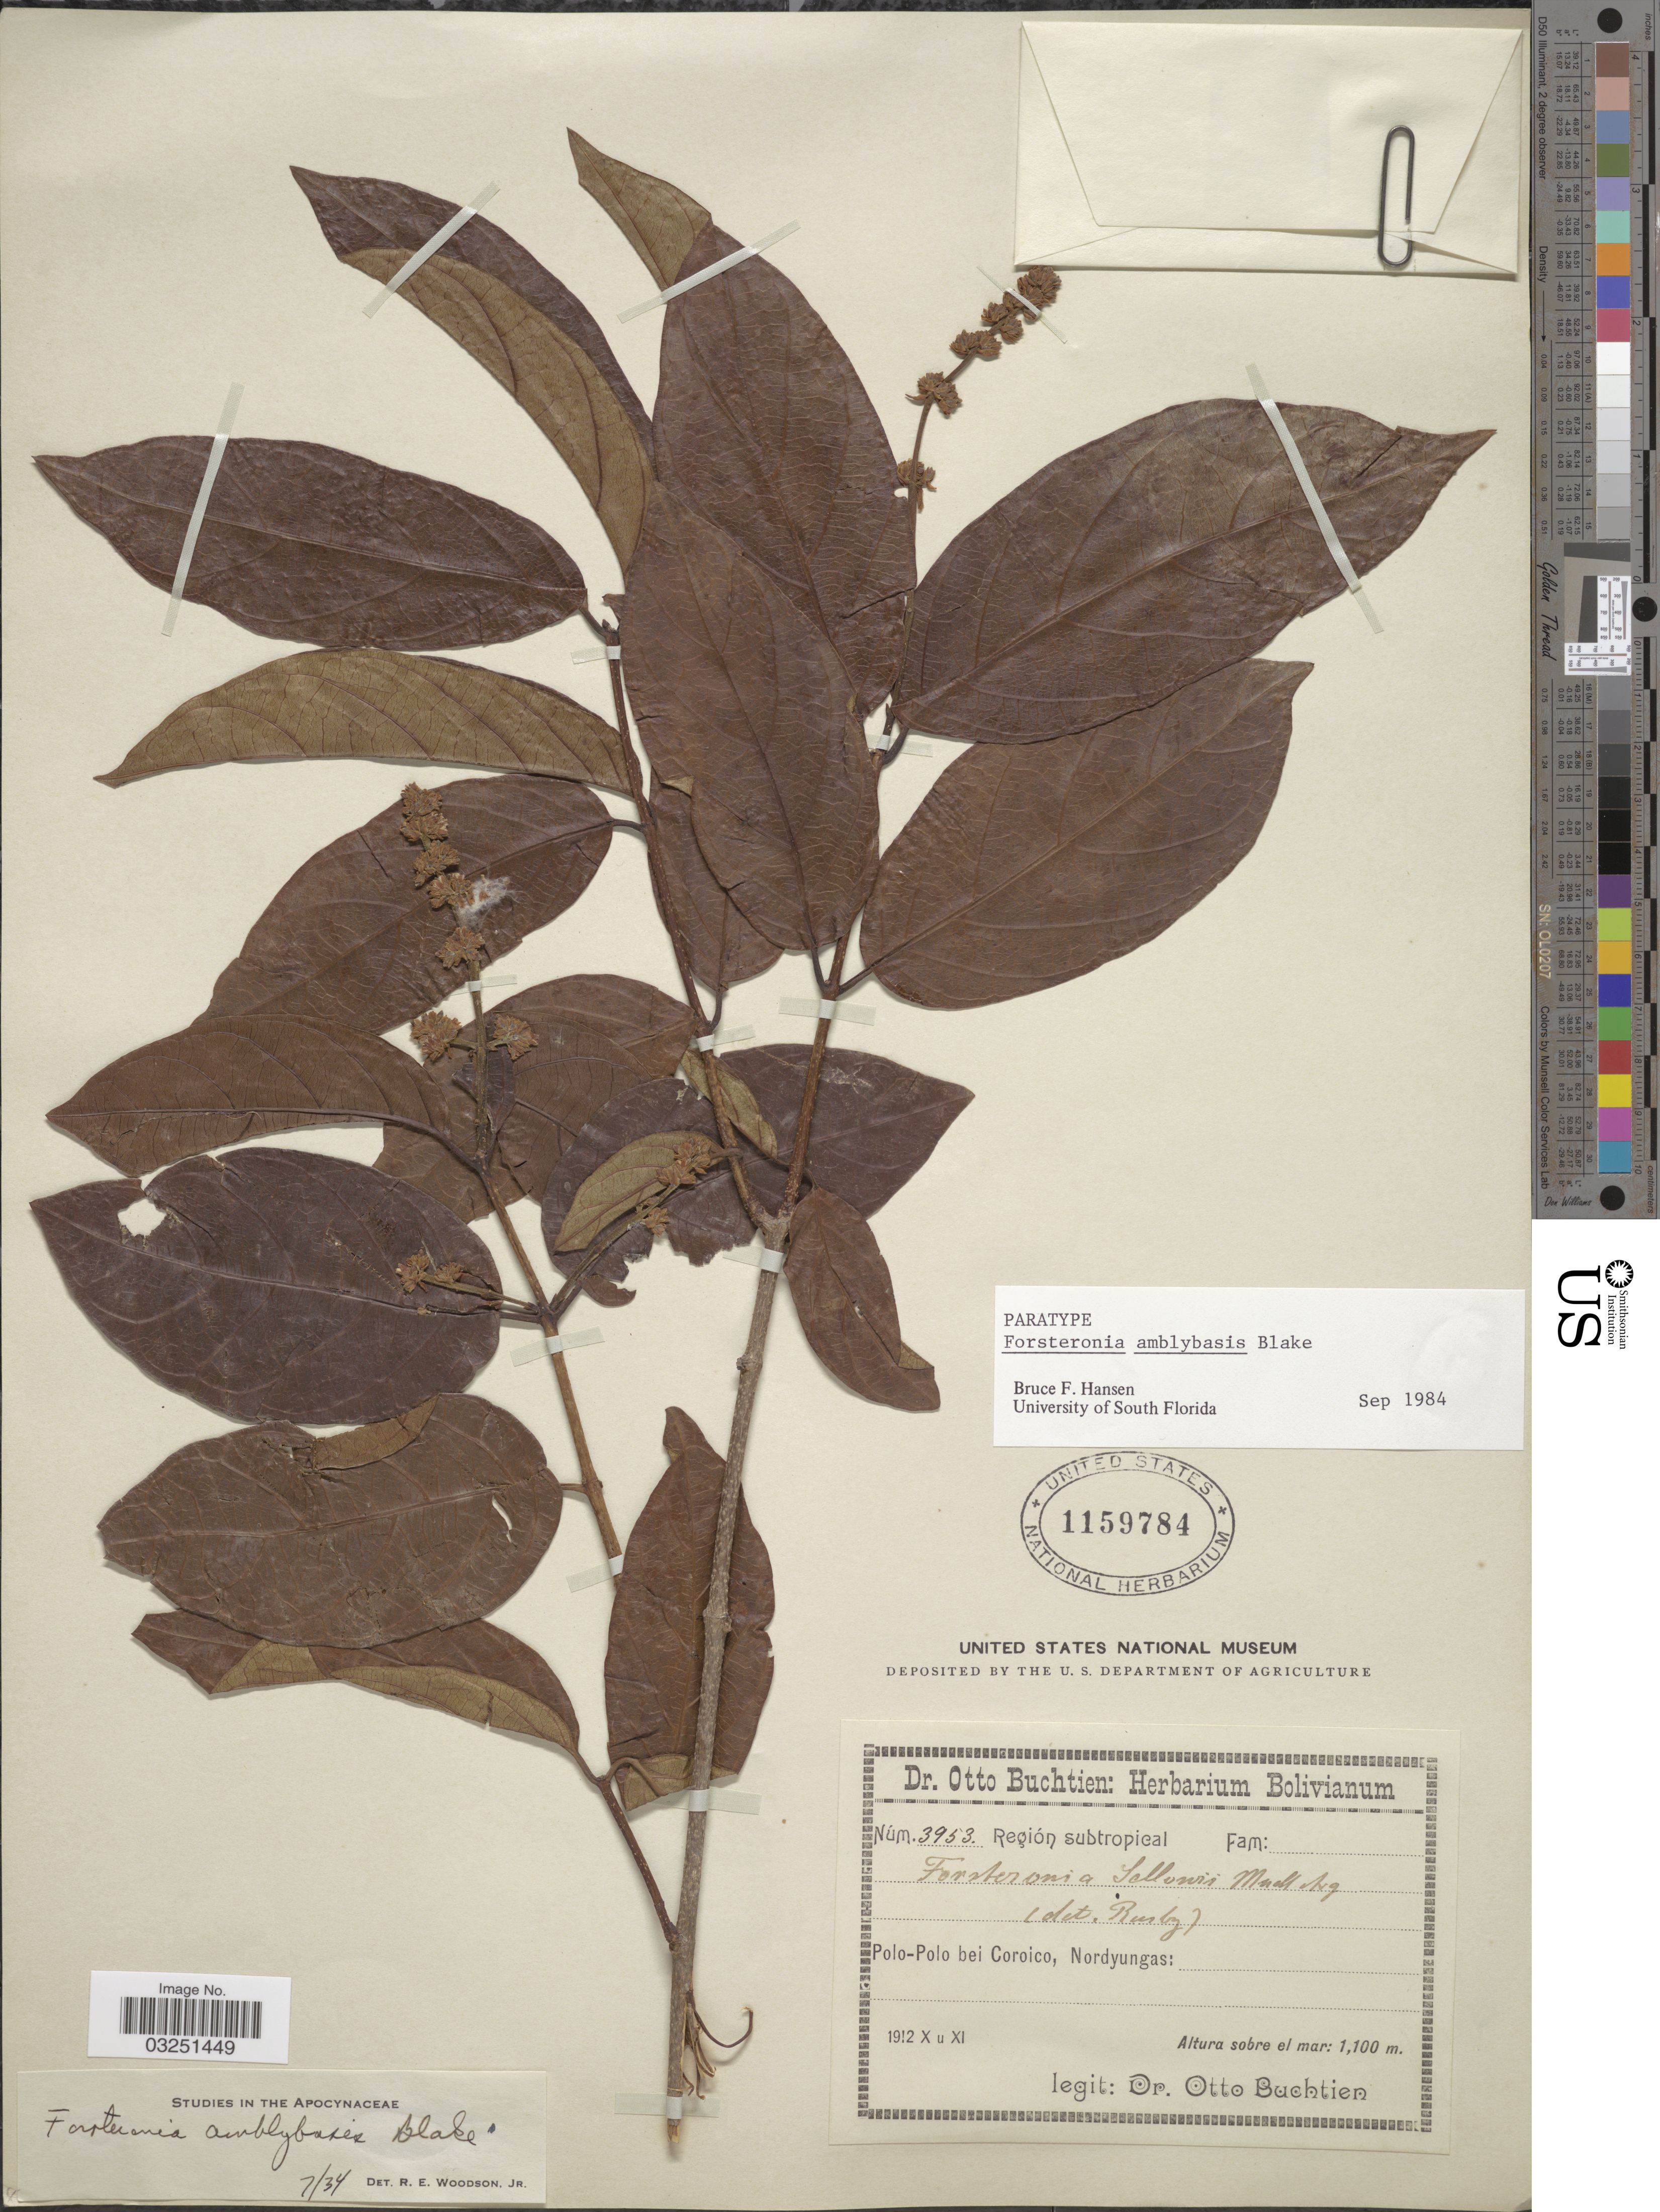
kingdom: Plantae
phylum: Tracheophyta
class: Magnoliopsida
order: Gentianales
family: Apocynaceae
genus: Forsteronia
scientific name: Forsteronia amblybasis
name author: S.F. Blake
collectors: O. Buchtien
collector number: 3953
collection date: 1912-10/1912-11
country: Bolivia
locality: Región subtropical. Polo-Polo bei Coroico, Nordyungas.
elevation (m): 1100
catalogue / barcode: US 1159784